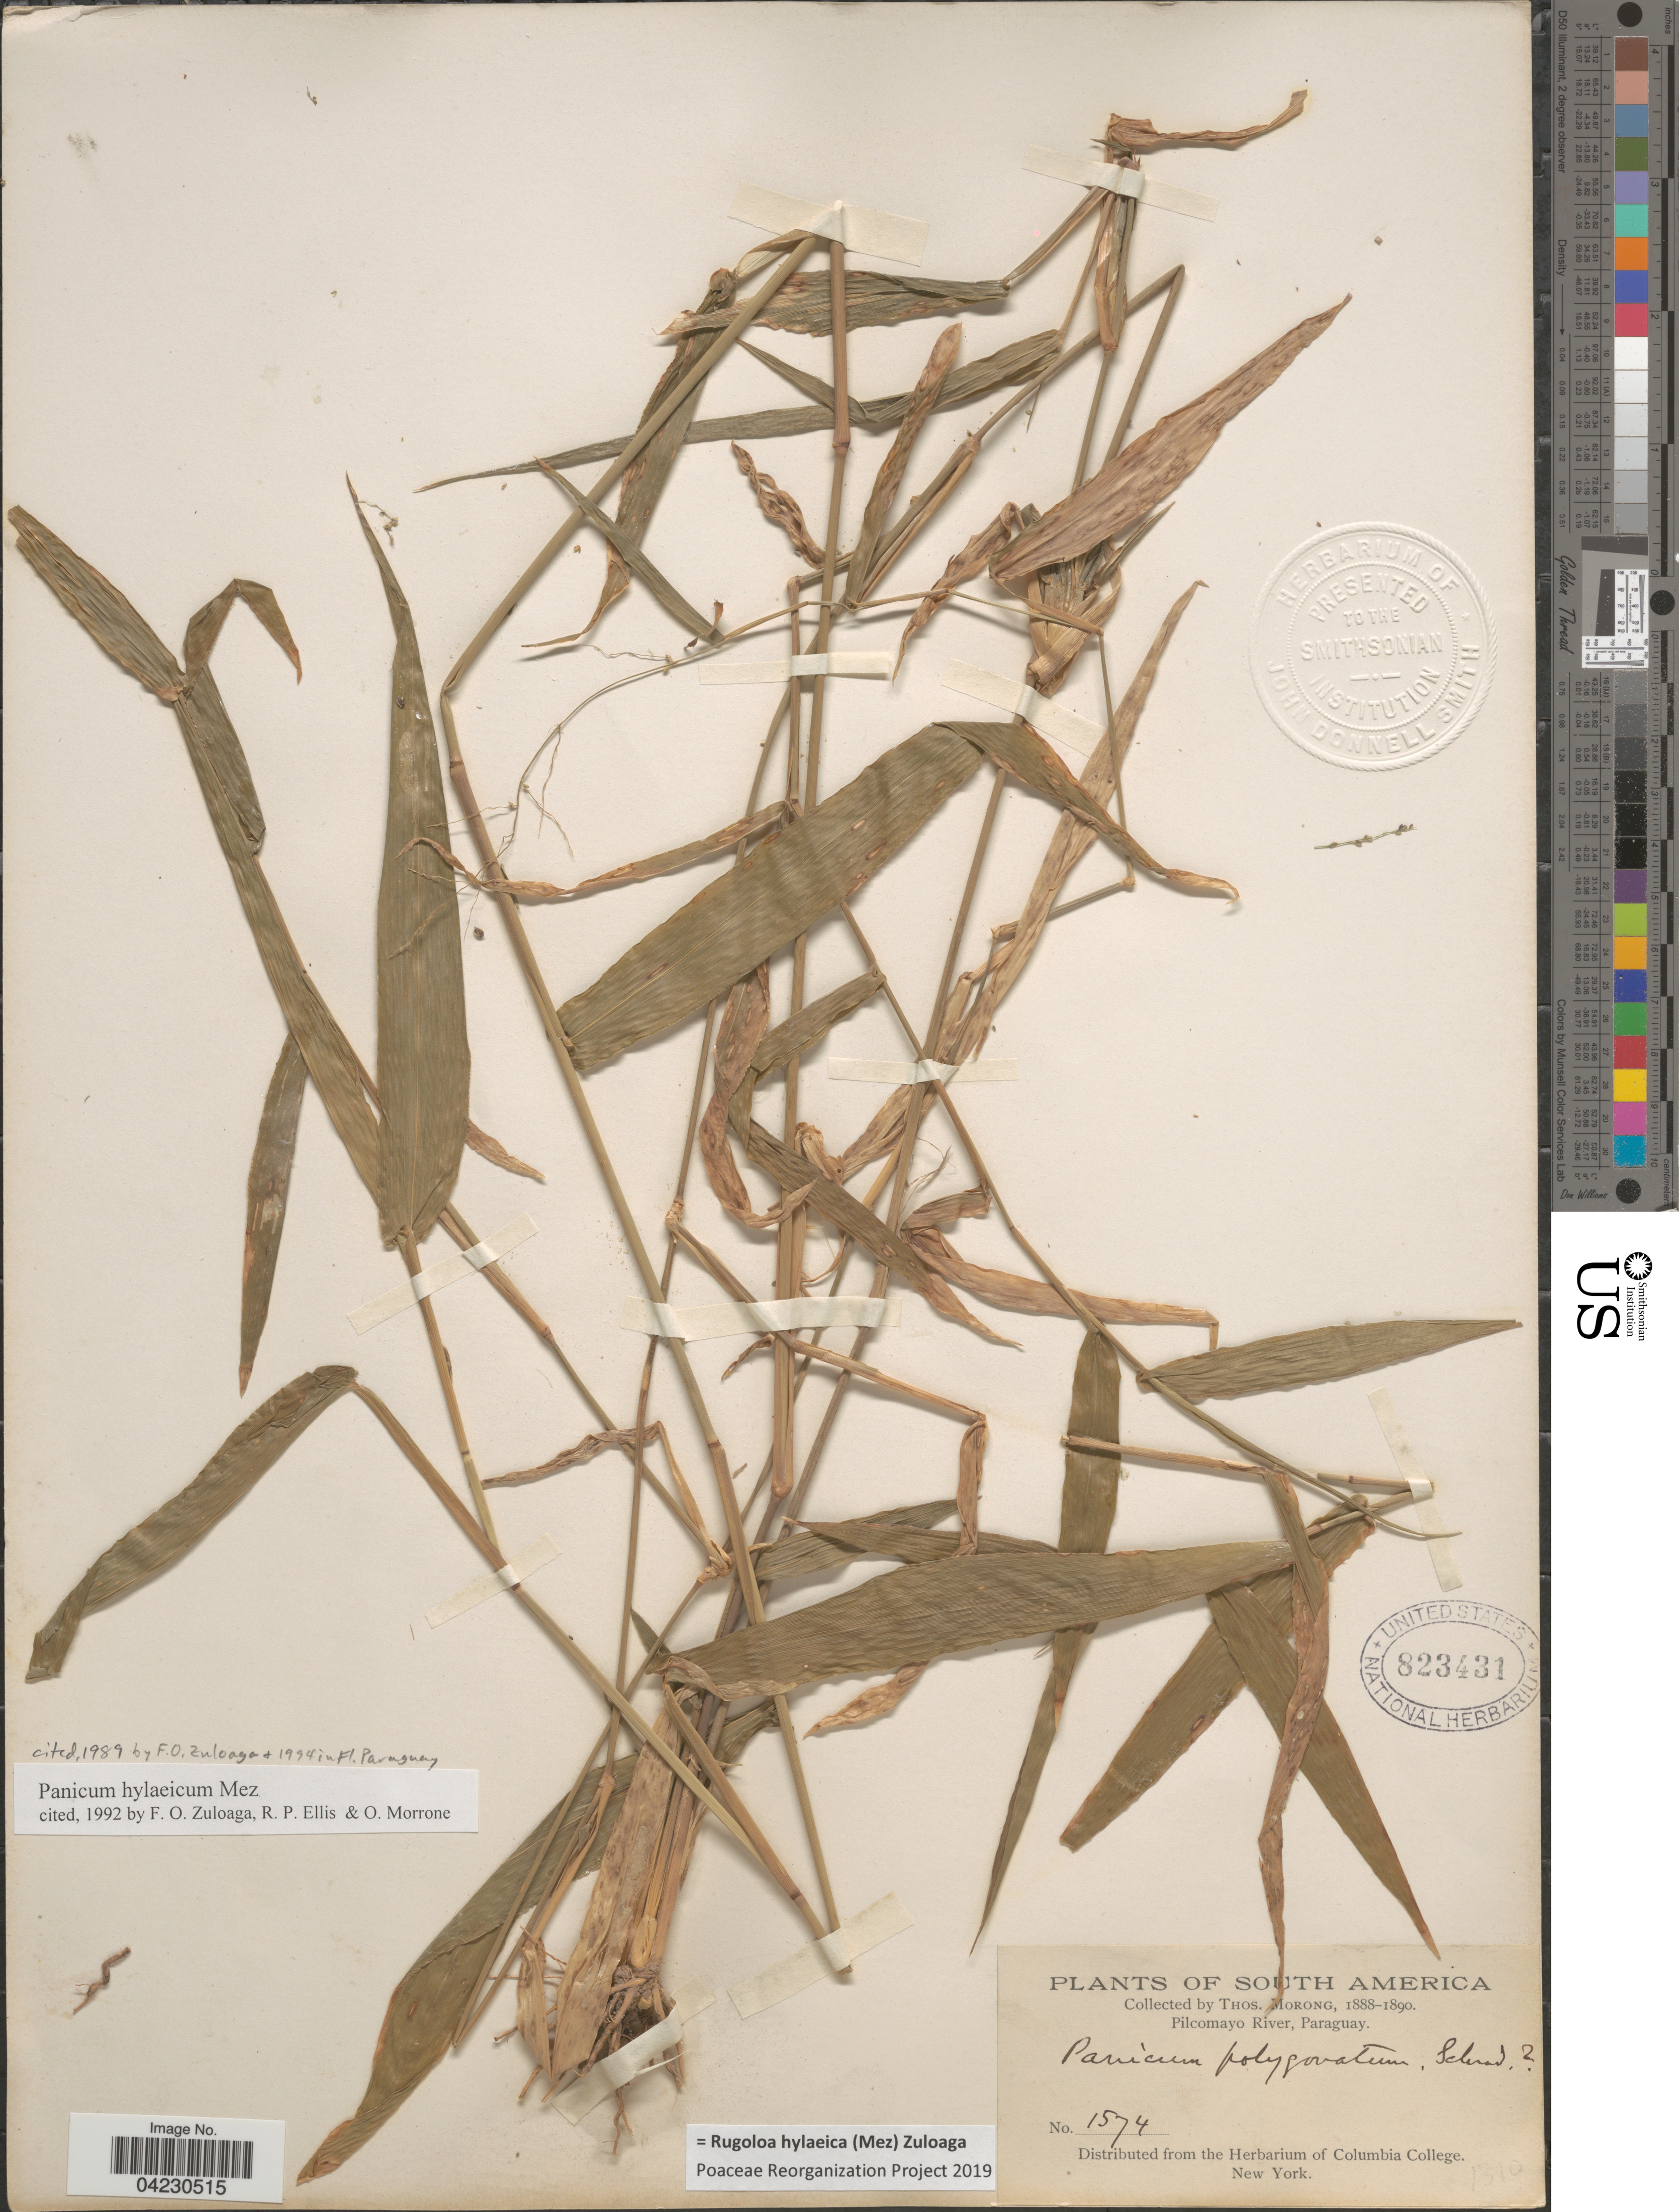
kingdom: Plantae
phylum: Tracheophyta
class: Liliopsida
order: Poales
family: Poaceae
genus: Rugoloa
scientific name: Rugoloa hylaeica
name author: (Mez) Zuloaga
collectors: ex herb. T. Morong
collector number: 1574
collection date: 1888/1890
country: Paraguay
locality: Pilcomayo River.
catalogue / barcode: US 823431